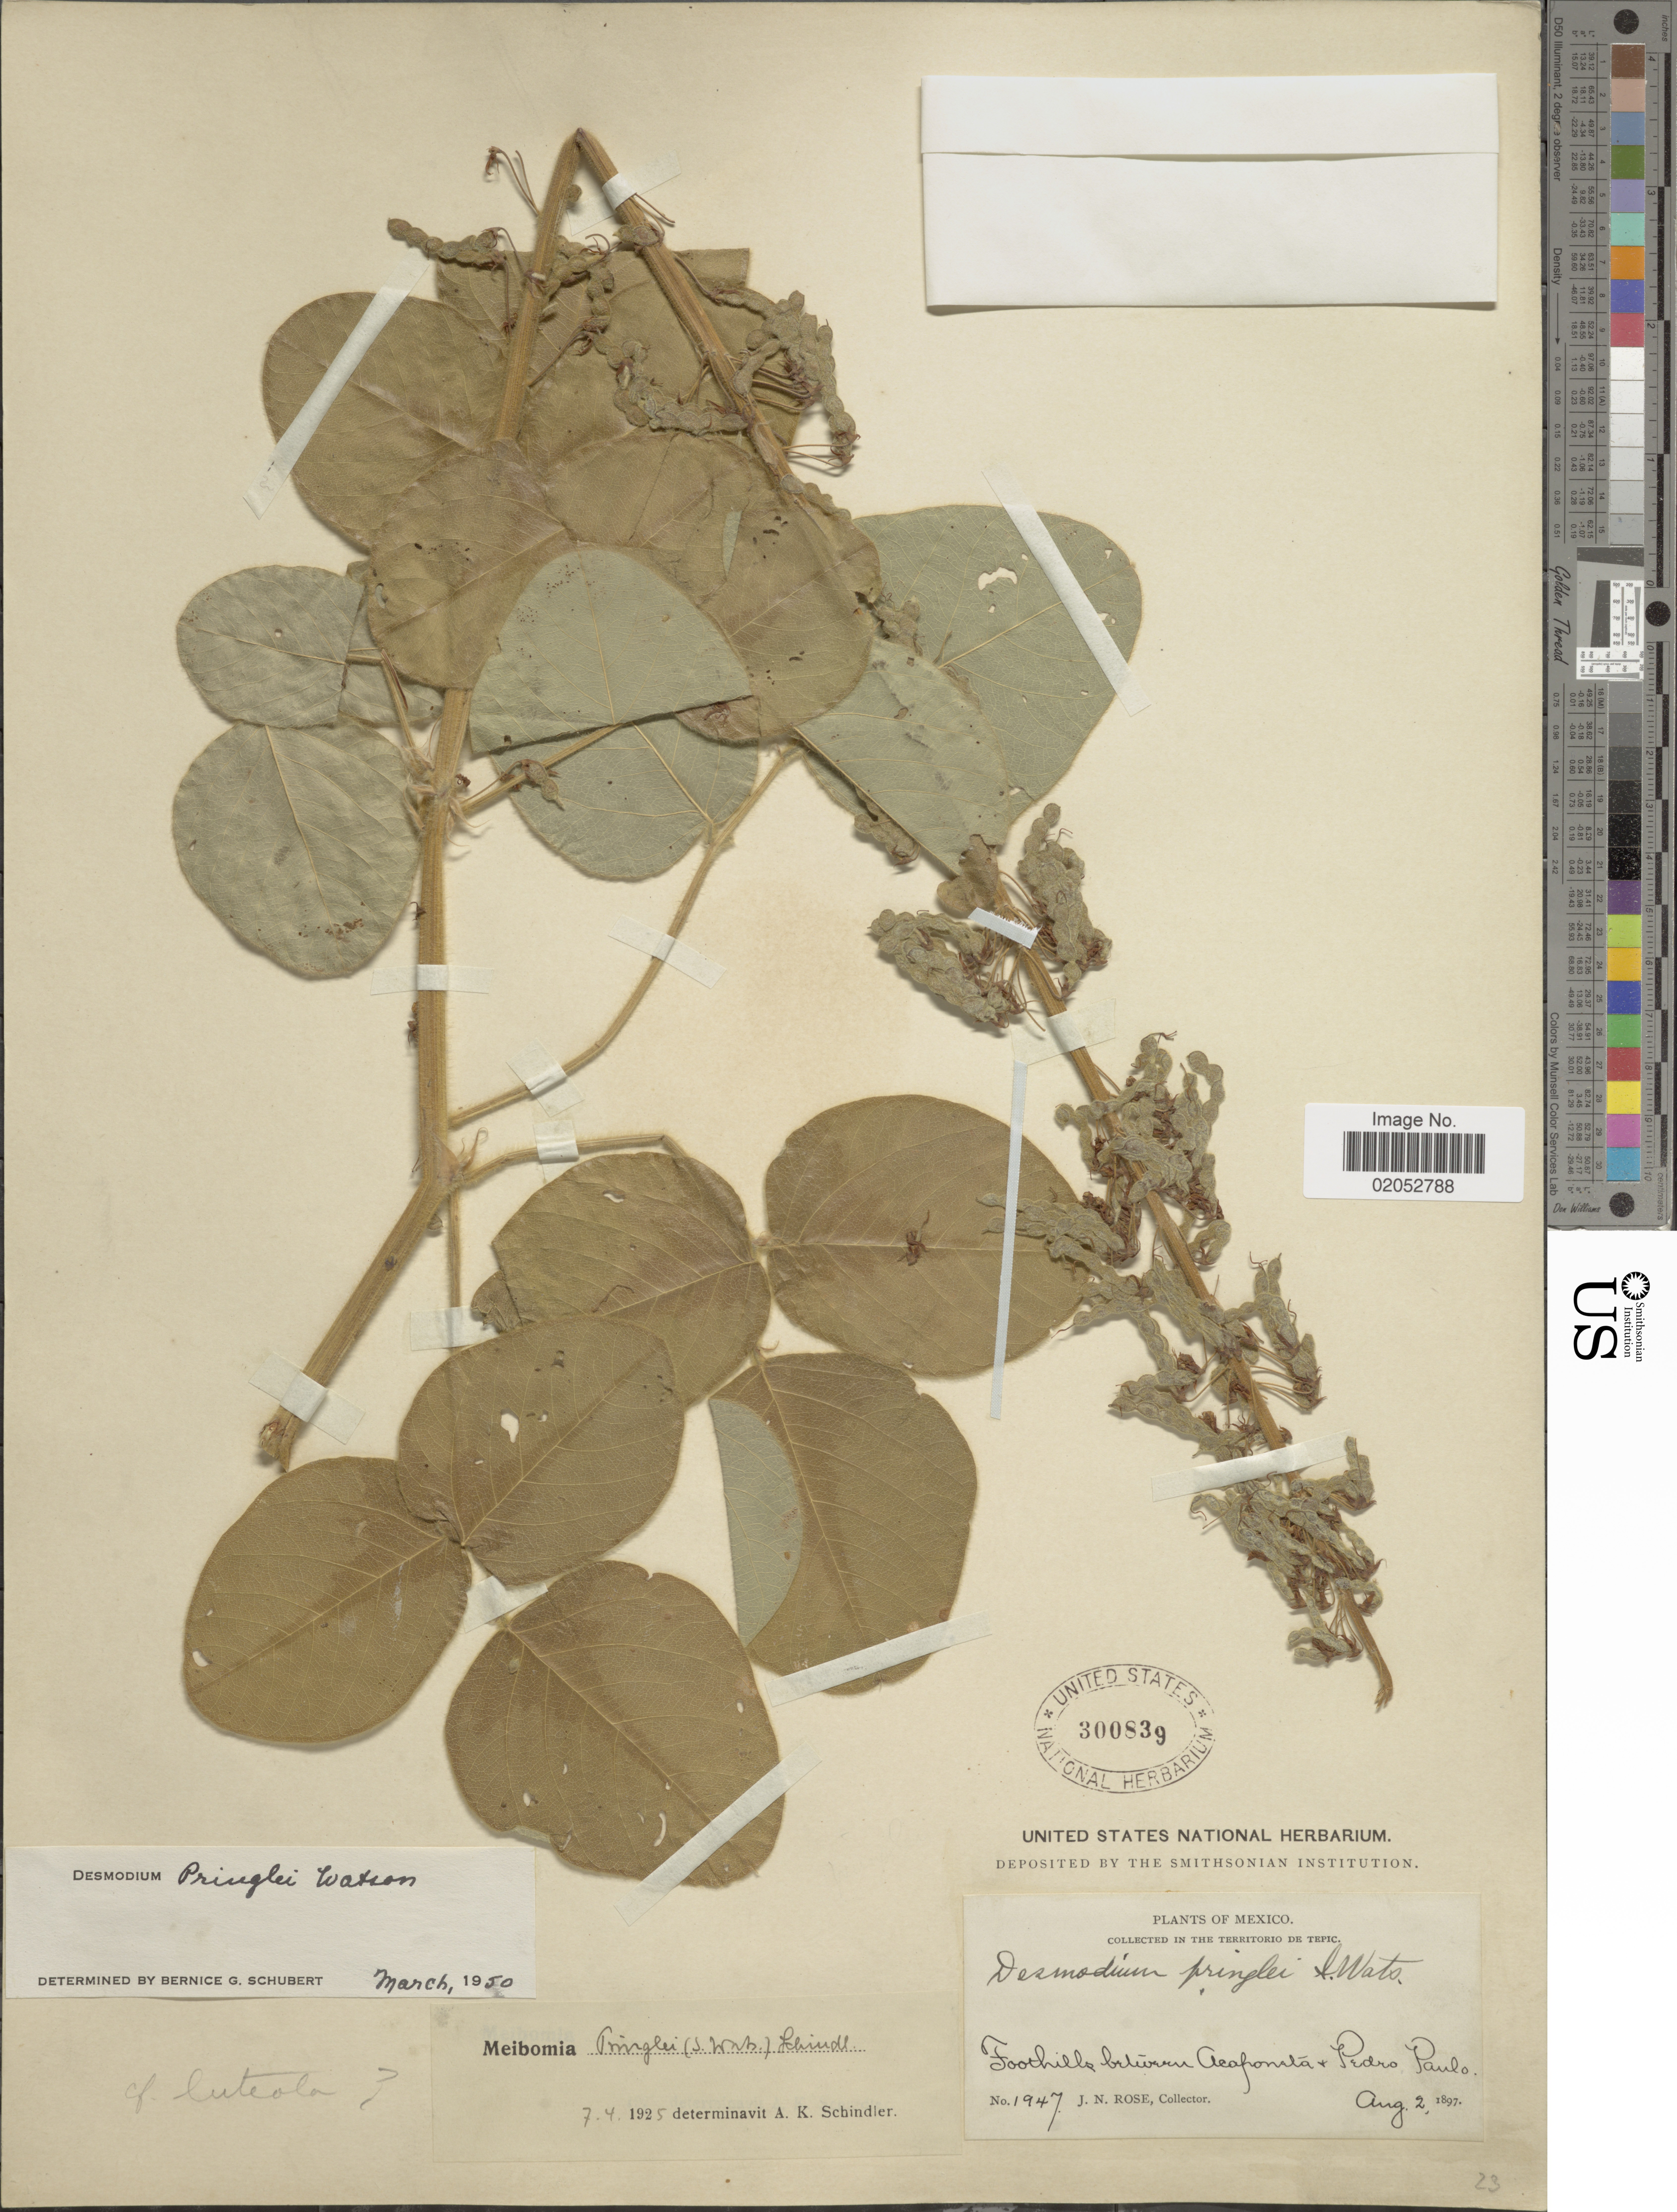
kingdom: Plantae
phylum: Tracheophyta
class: Magnoliopsida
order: Fabales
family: Fabaceae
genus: Desmodium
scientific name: Desmodium pringlei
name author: S. Watson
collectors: J. N. Rose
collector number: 1947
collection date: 1897-08-02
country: Mexico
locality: In the territorio de Tepic. Foothills between Acaponeta + Pedro Paulo.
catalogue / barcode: US 300839